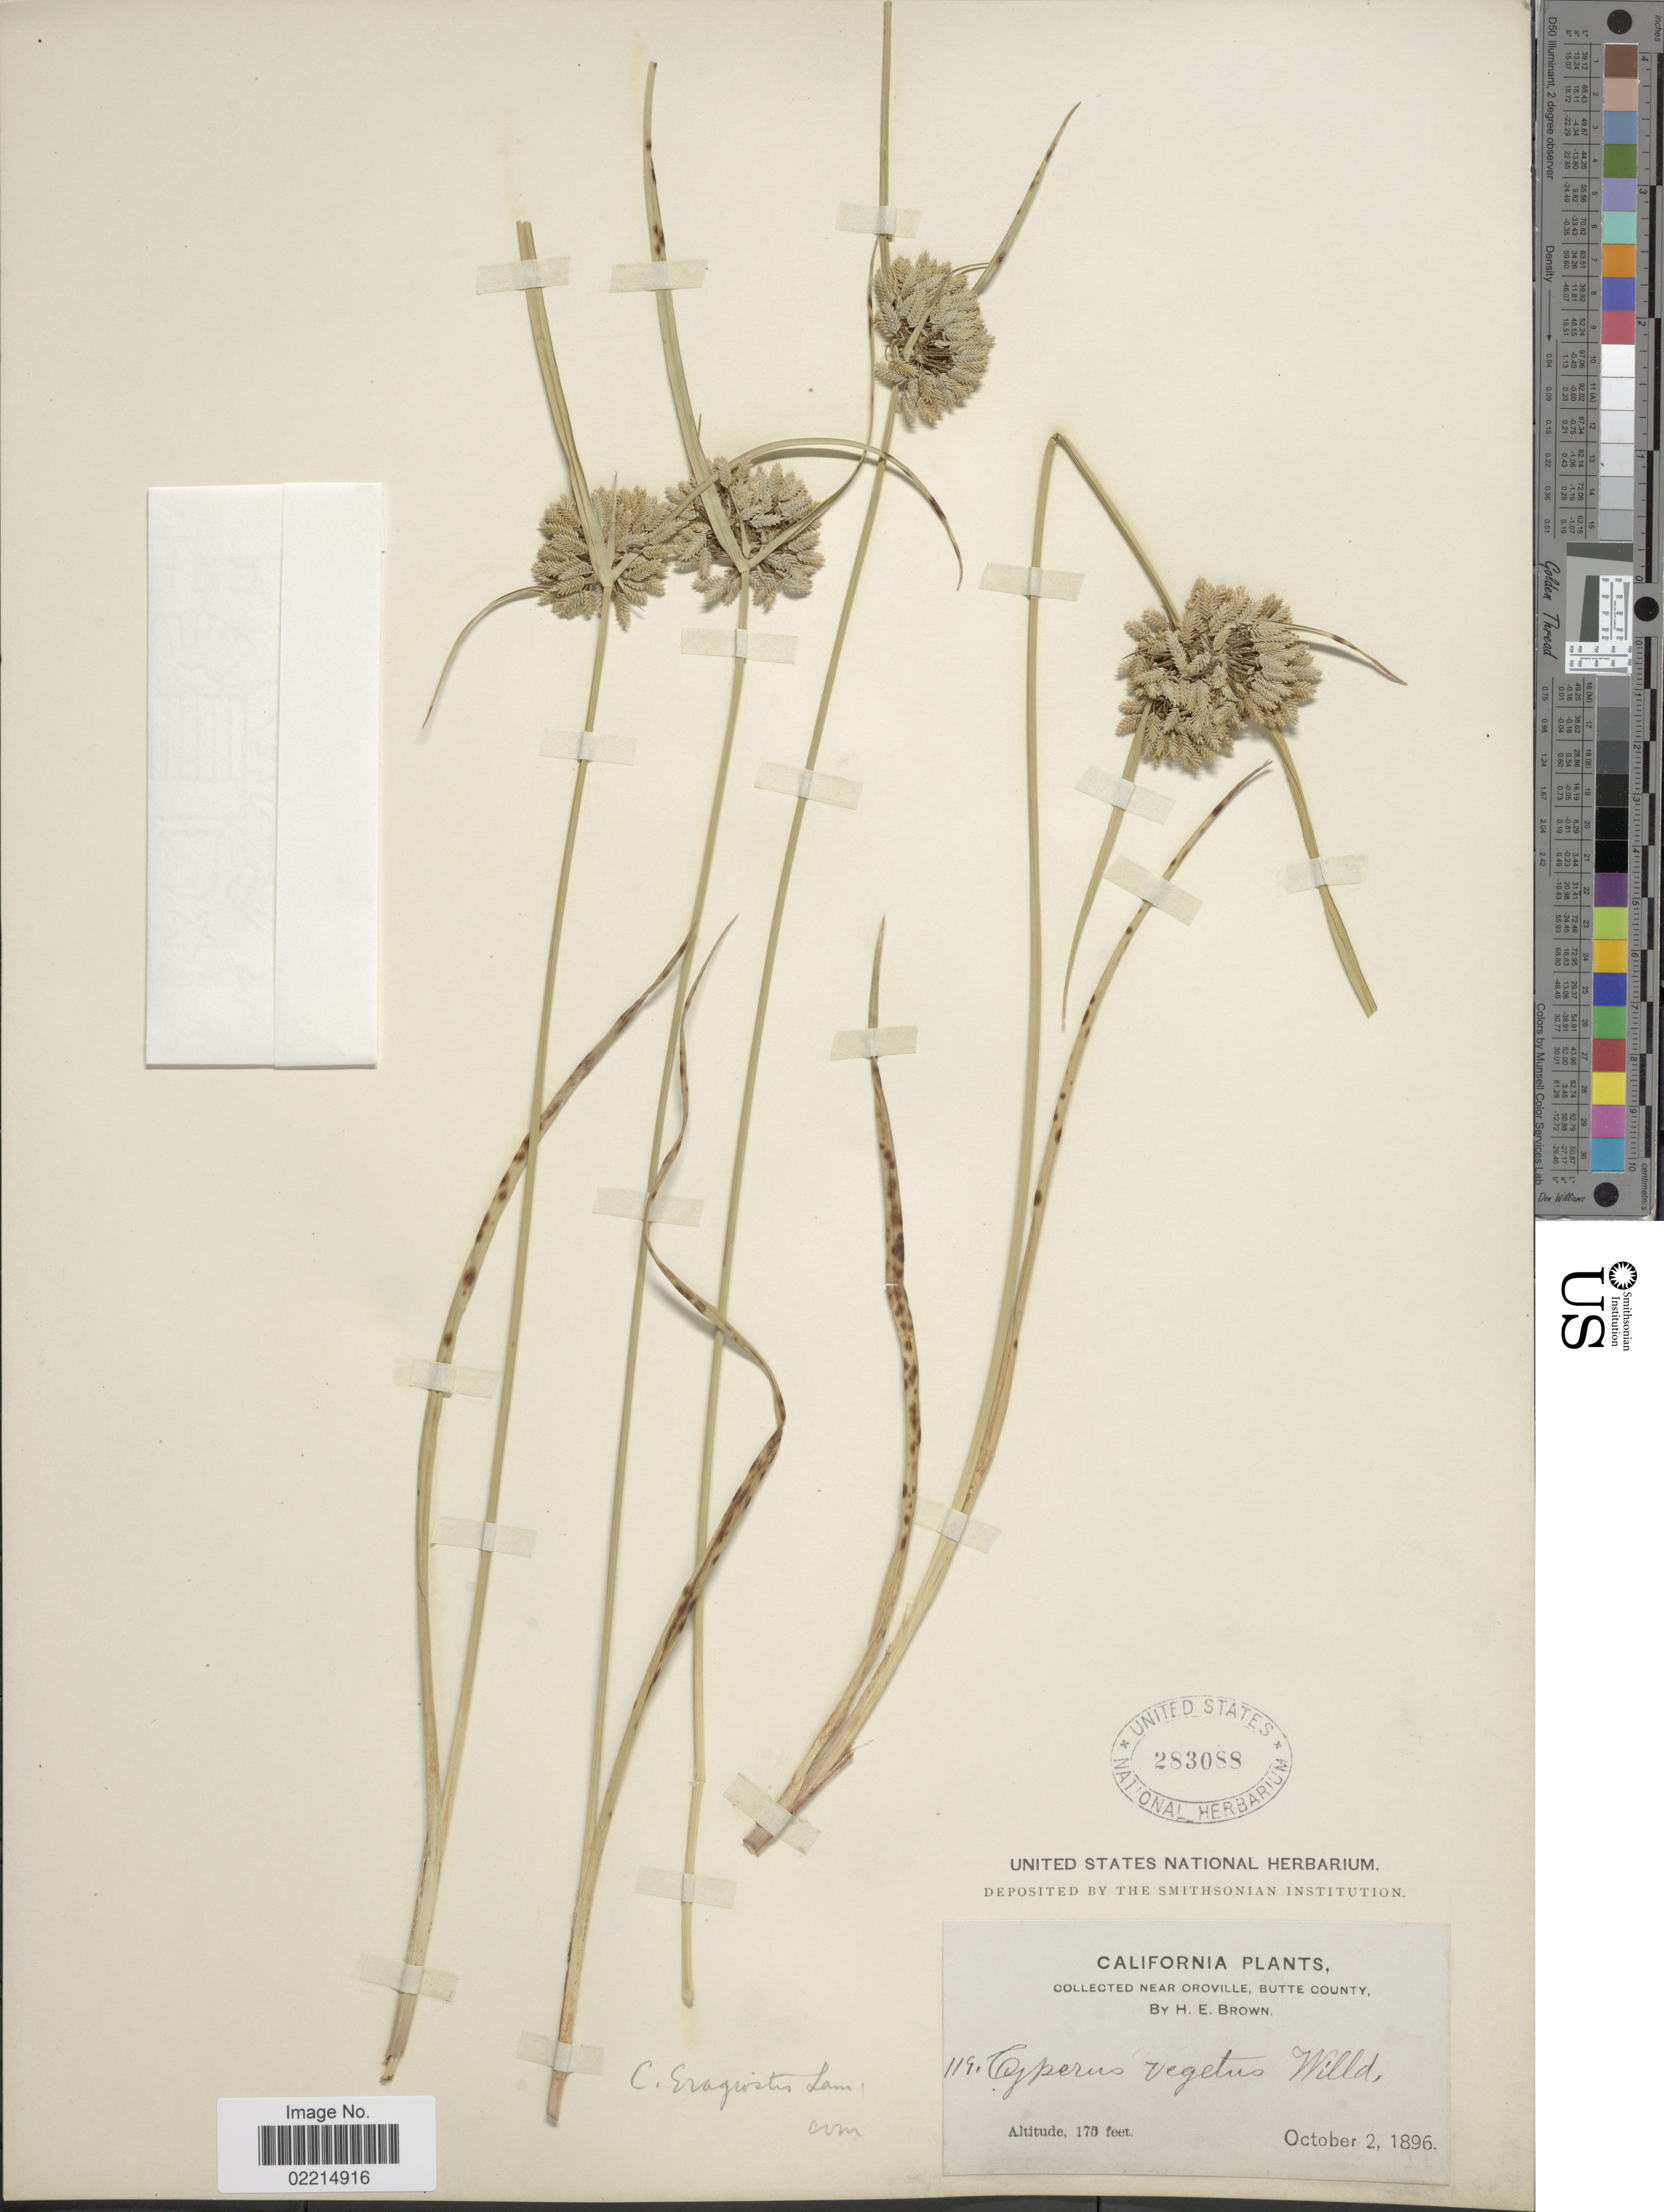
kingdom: Plantae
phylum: Tracheophyta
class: Liliopsida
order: Poales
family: Cyperaceae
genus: Cyperus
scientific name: Cyperus eragrostis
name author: Lam.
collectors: H. E. Brown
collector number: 119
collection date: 1896-10-02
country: United States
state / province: California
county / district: Butte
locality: Near Oroville, Butte County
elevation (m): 53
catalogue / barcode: US 283088